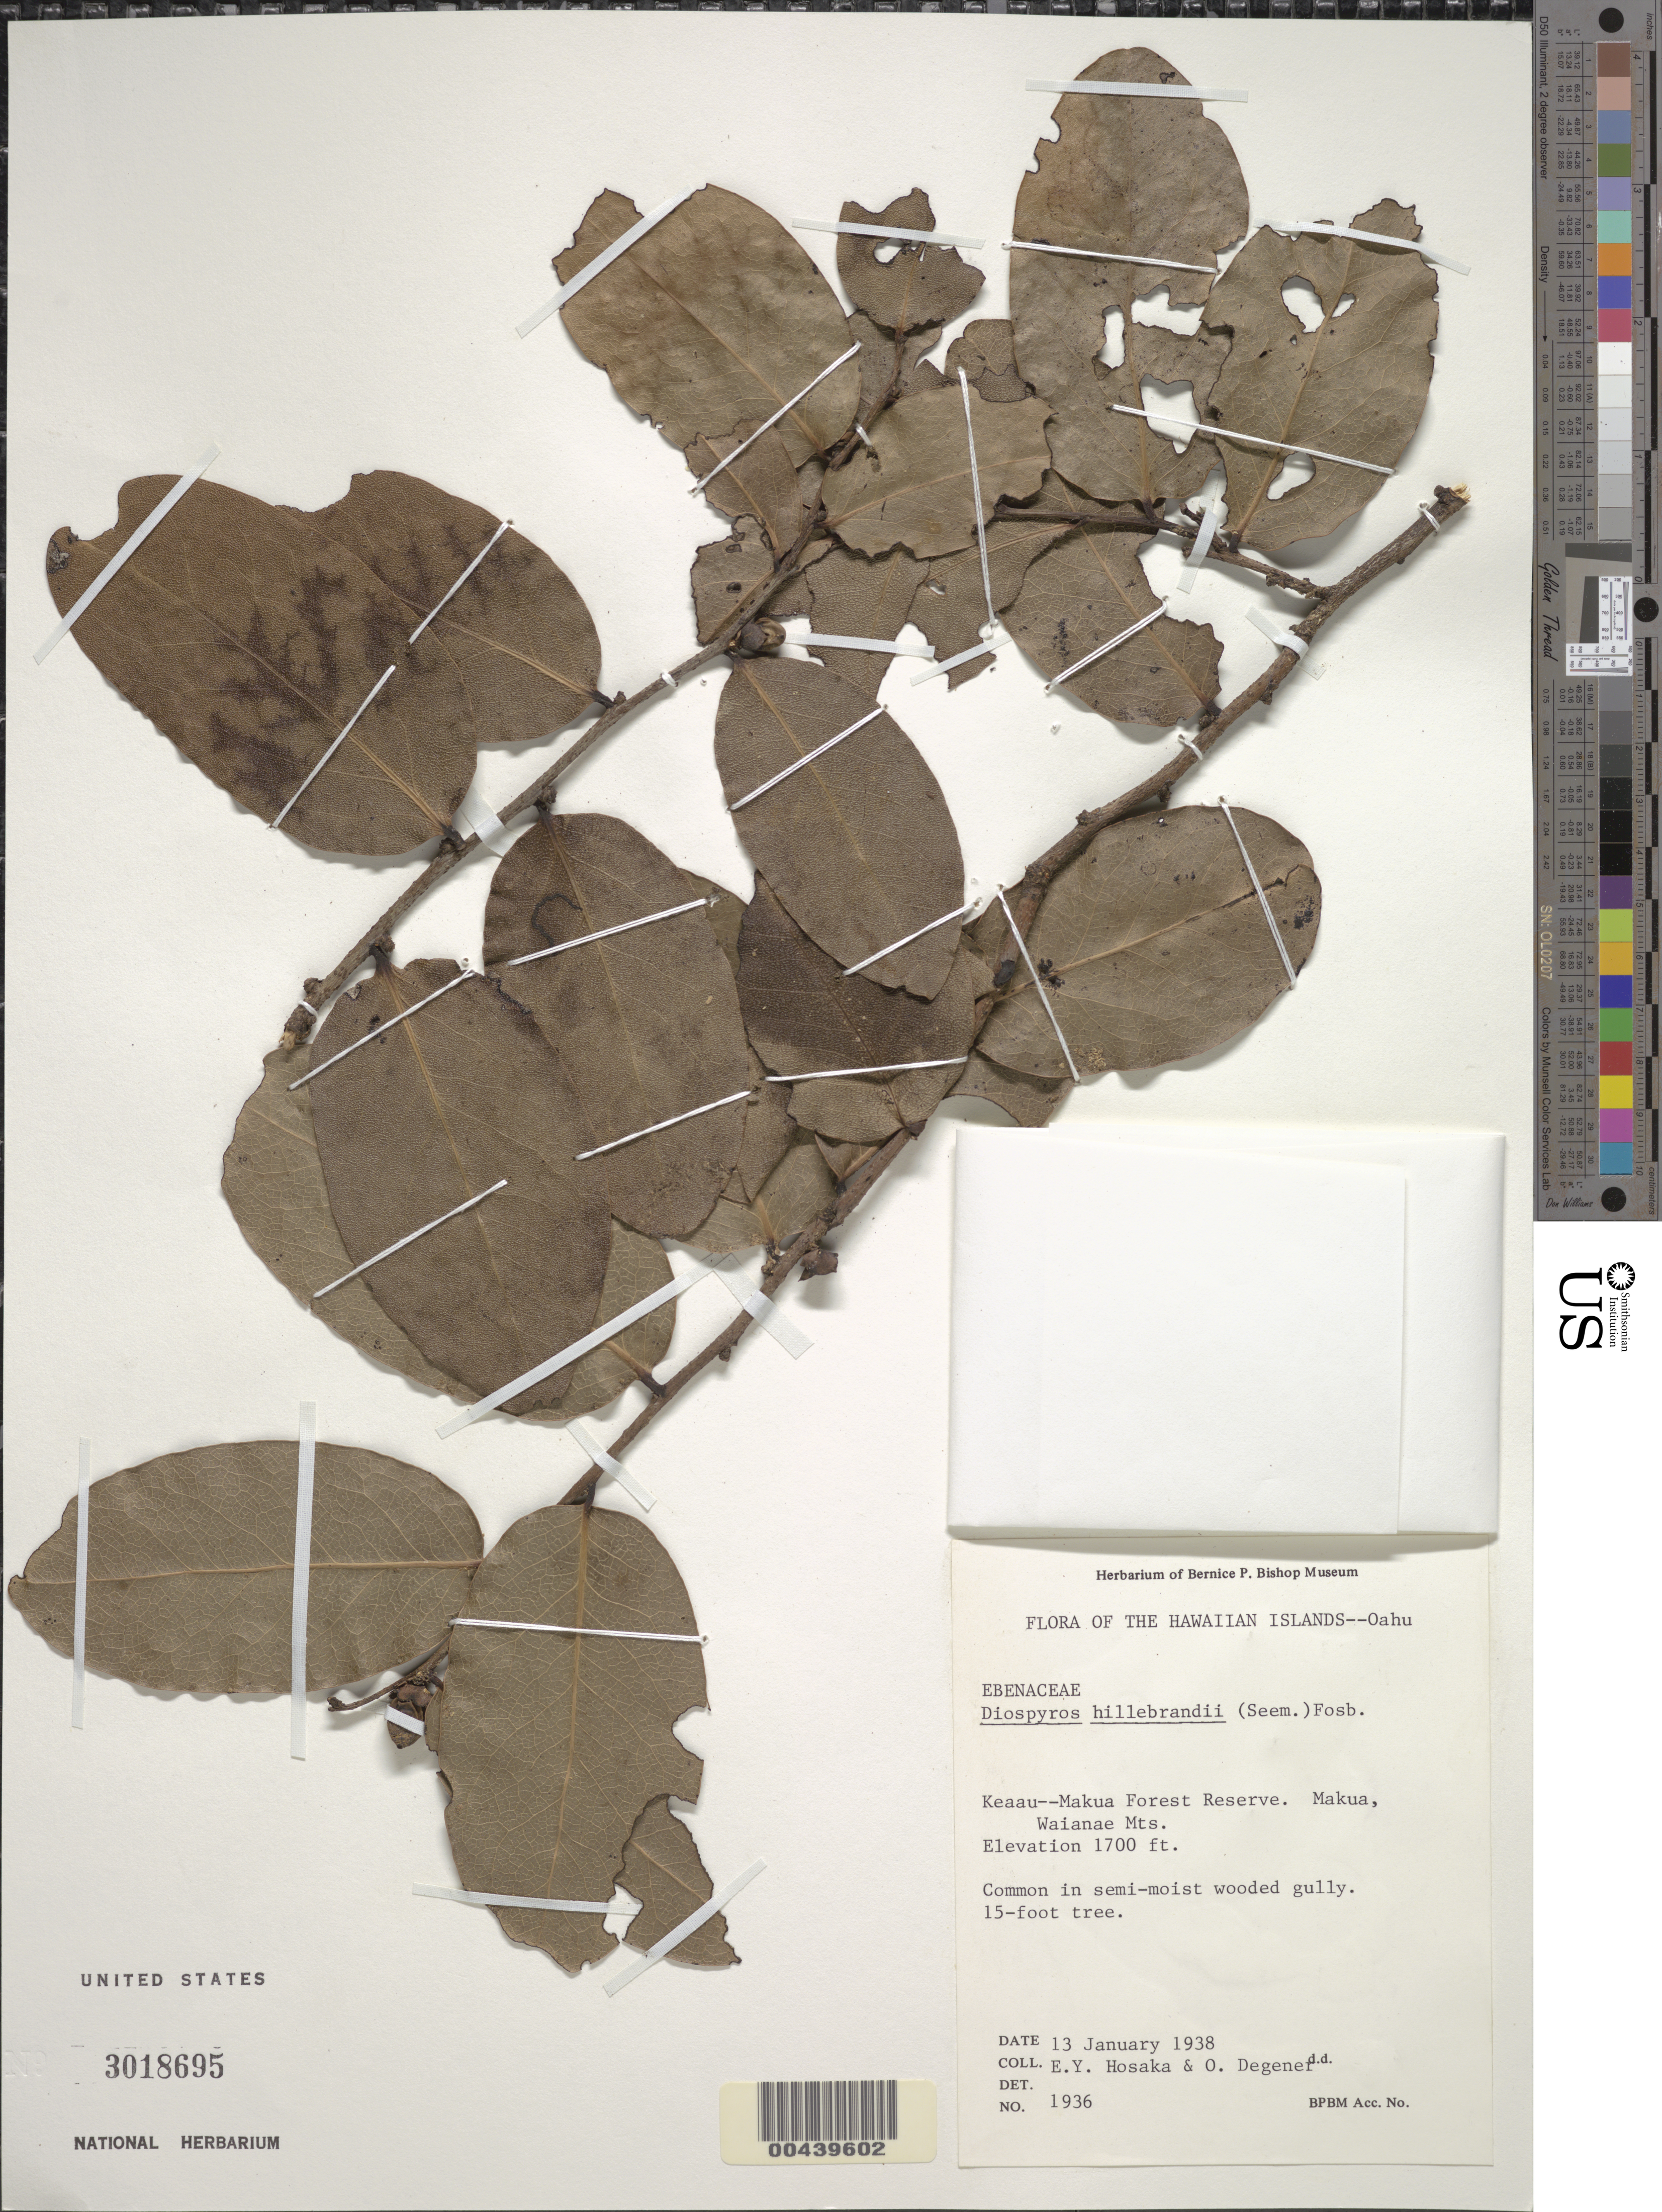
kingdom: Plantae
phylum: Tracheophyta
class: Magnoliopsida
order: Ericales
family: Ebenaceae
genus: Diospyros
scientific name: Diospyros hillebrandii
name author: (Seem.) Fosberg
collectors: E. Y. Hosaka & O. Degener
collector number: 1936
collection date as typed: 13 Jan 1938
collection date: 1938-01-13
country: United States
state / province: Hawaii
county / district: Honolulu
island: Oahu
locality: Keaau--Makua Forest Reserve. Makua, Waianae Mts.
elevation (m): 518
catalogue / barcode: US 3018695